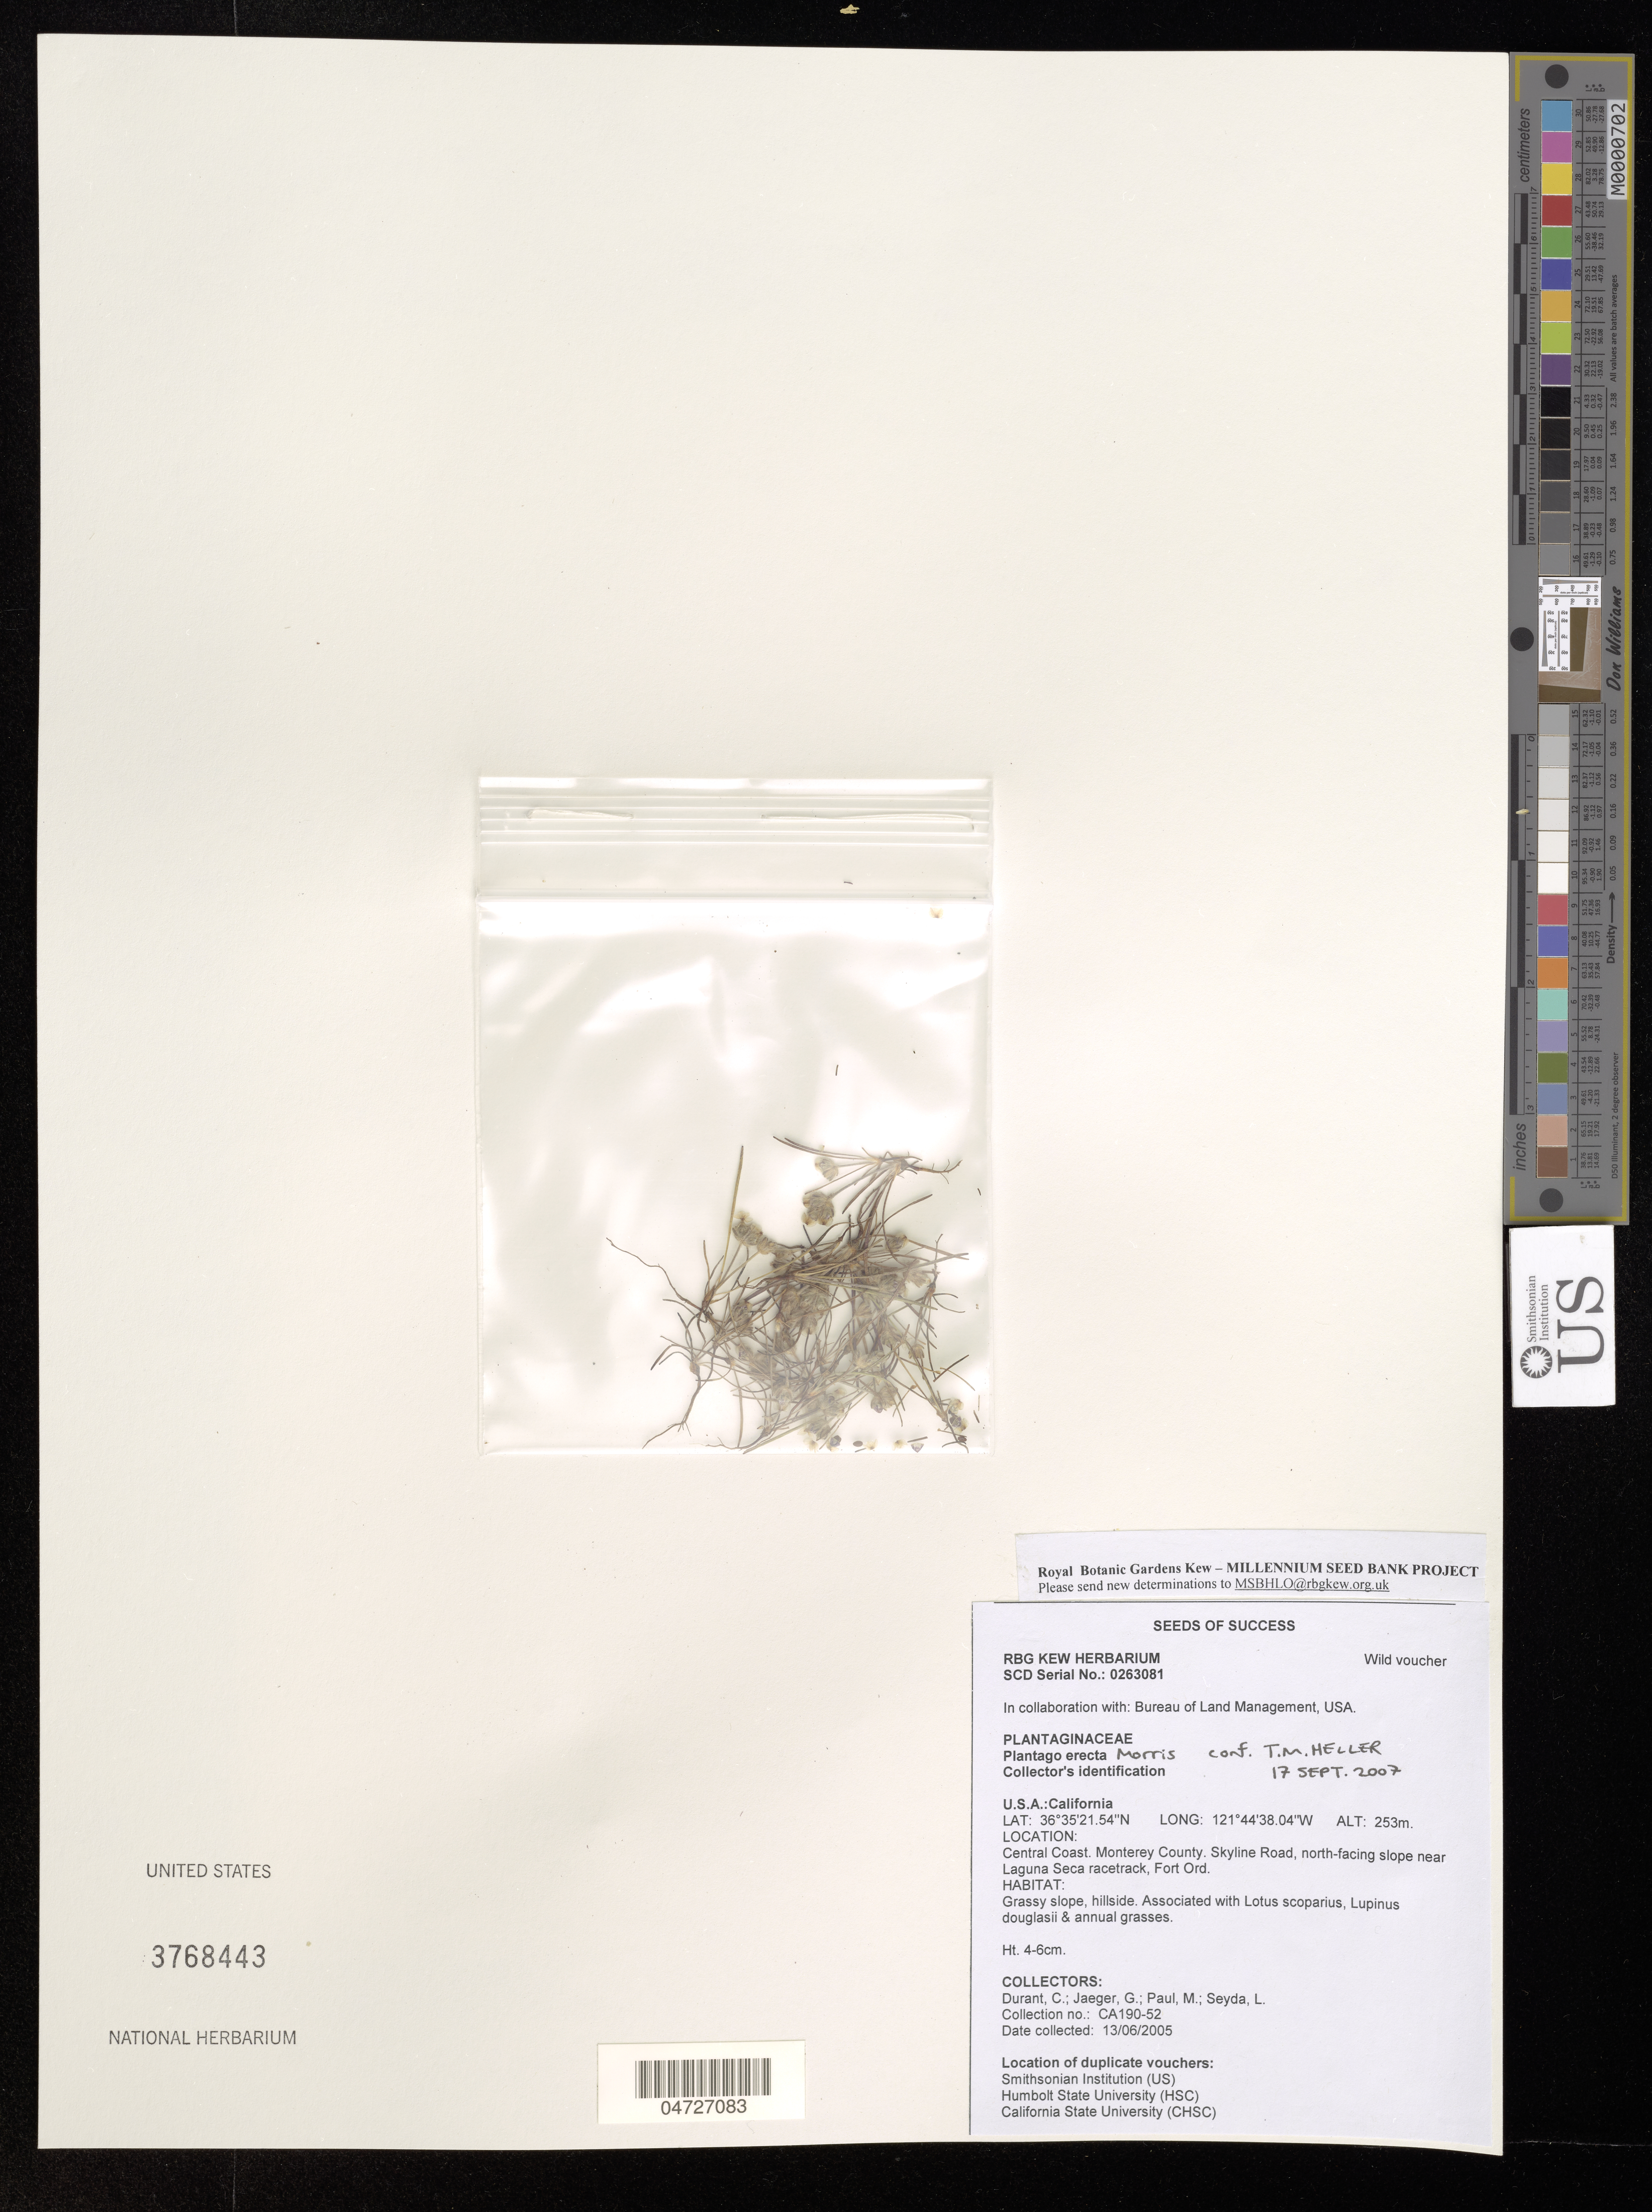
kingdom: Plantae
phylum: Tracheophyta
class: Magnoliopsida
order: Lamiales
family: Plantaginaceae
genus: Plantago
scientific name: Plantago erecta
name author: Morris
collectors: C. Durant, G. Jaeger, M. Paul & L. Seyda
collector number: CA190-52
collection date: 2005-06-13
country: United States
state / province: California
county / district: Monterey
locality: Central Coast. Monterey County. Skyline Road, north-facing slope near Laguna Seca racetrack, Fort Ord.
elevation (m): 253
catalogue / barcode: US 3768443